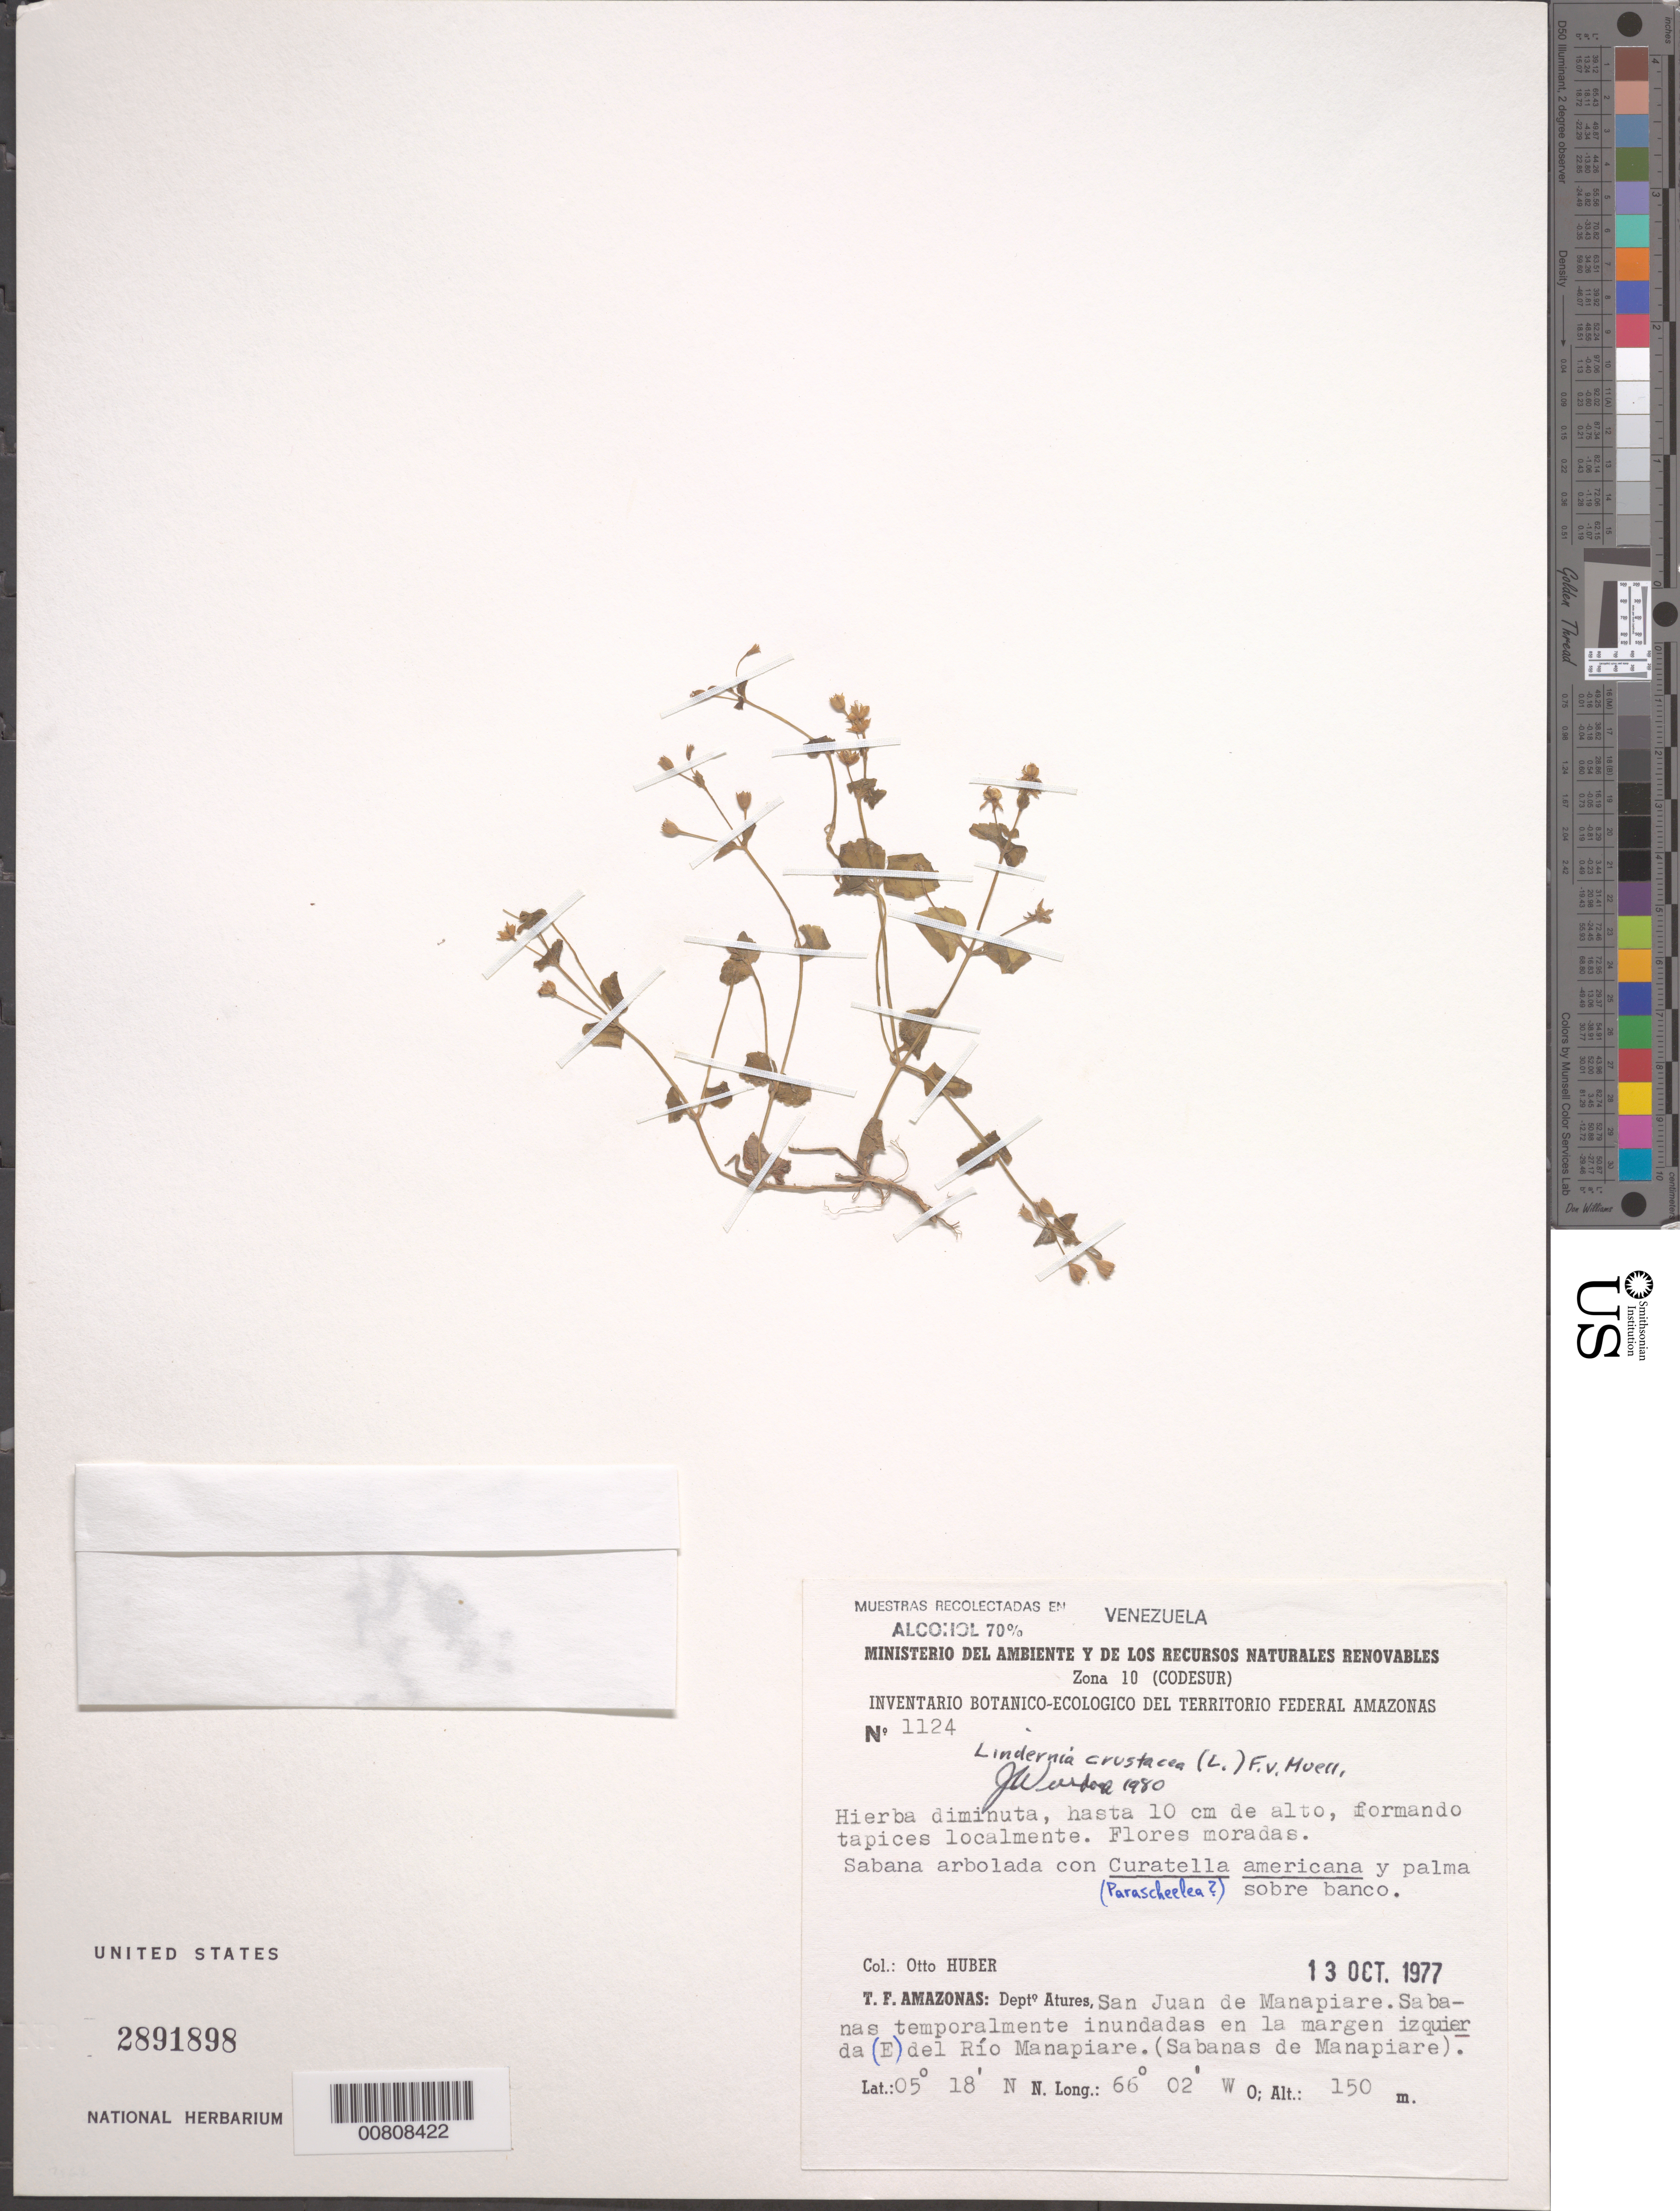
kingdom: Plantae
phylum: Tracheophyta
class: Magnoliopsida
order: Lamiales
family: Linderniaceae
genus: Lindernia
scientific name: Lindernia crustacea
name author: (L.) F. Muell.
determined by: Wurdack, John J., (US), US (UNITED STATES)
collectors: O. Huber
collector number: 1124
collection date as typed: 13-Oct-77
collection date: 1977-10-13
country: Venezuela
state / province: Amazonas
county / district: Atures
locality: San Juan de Manapiare, E del Río Manapiare (Sabanas de Manapiare)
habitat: Sabanas arbolada con Curatella americana y palma (Parasheelea?) sobre banco.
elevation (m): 150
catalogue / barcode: US 2891898